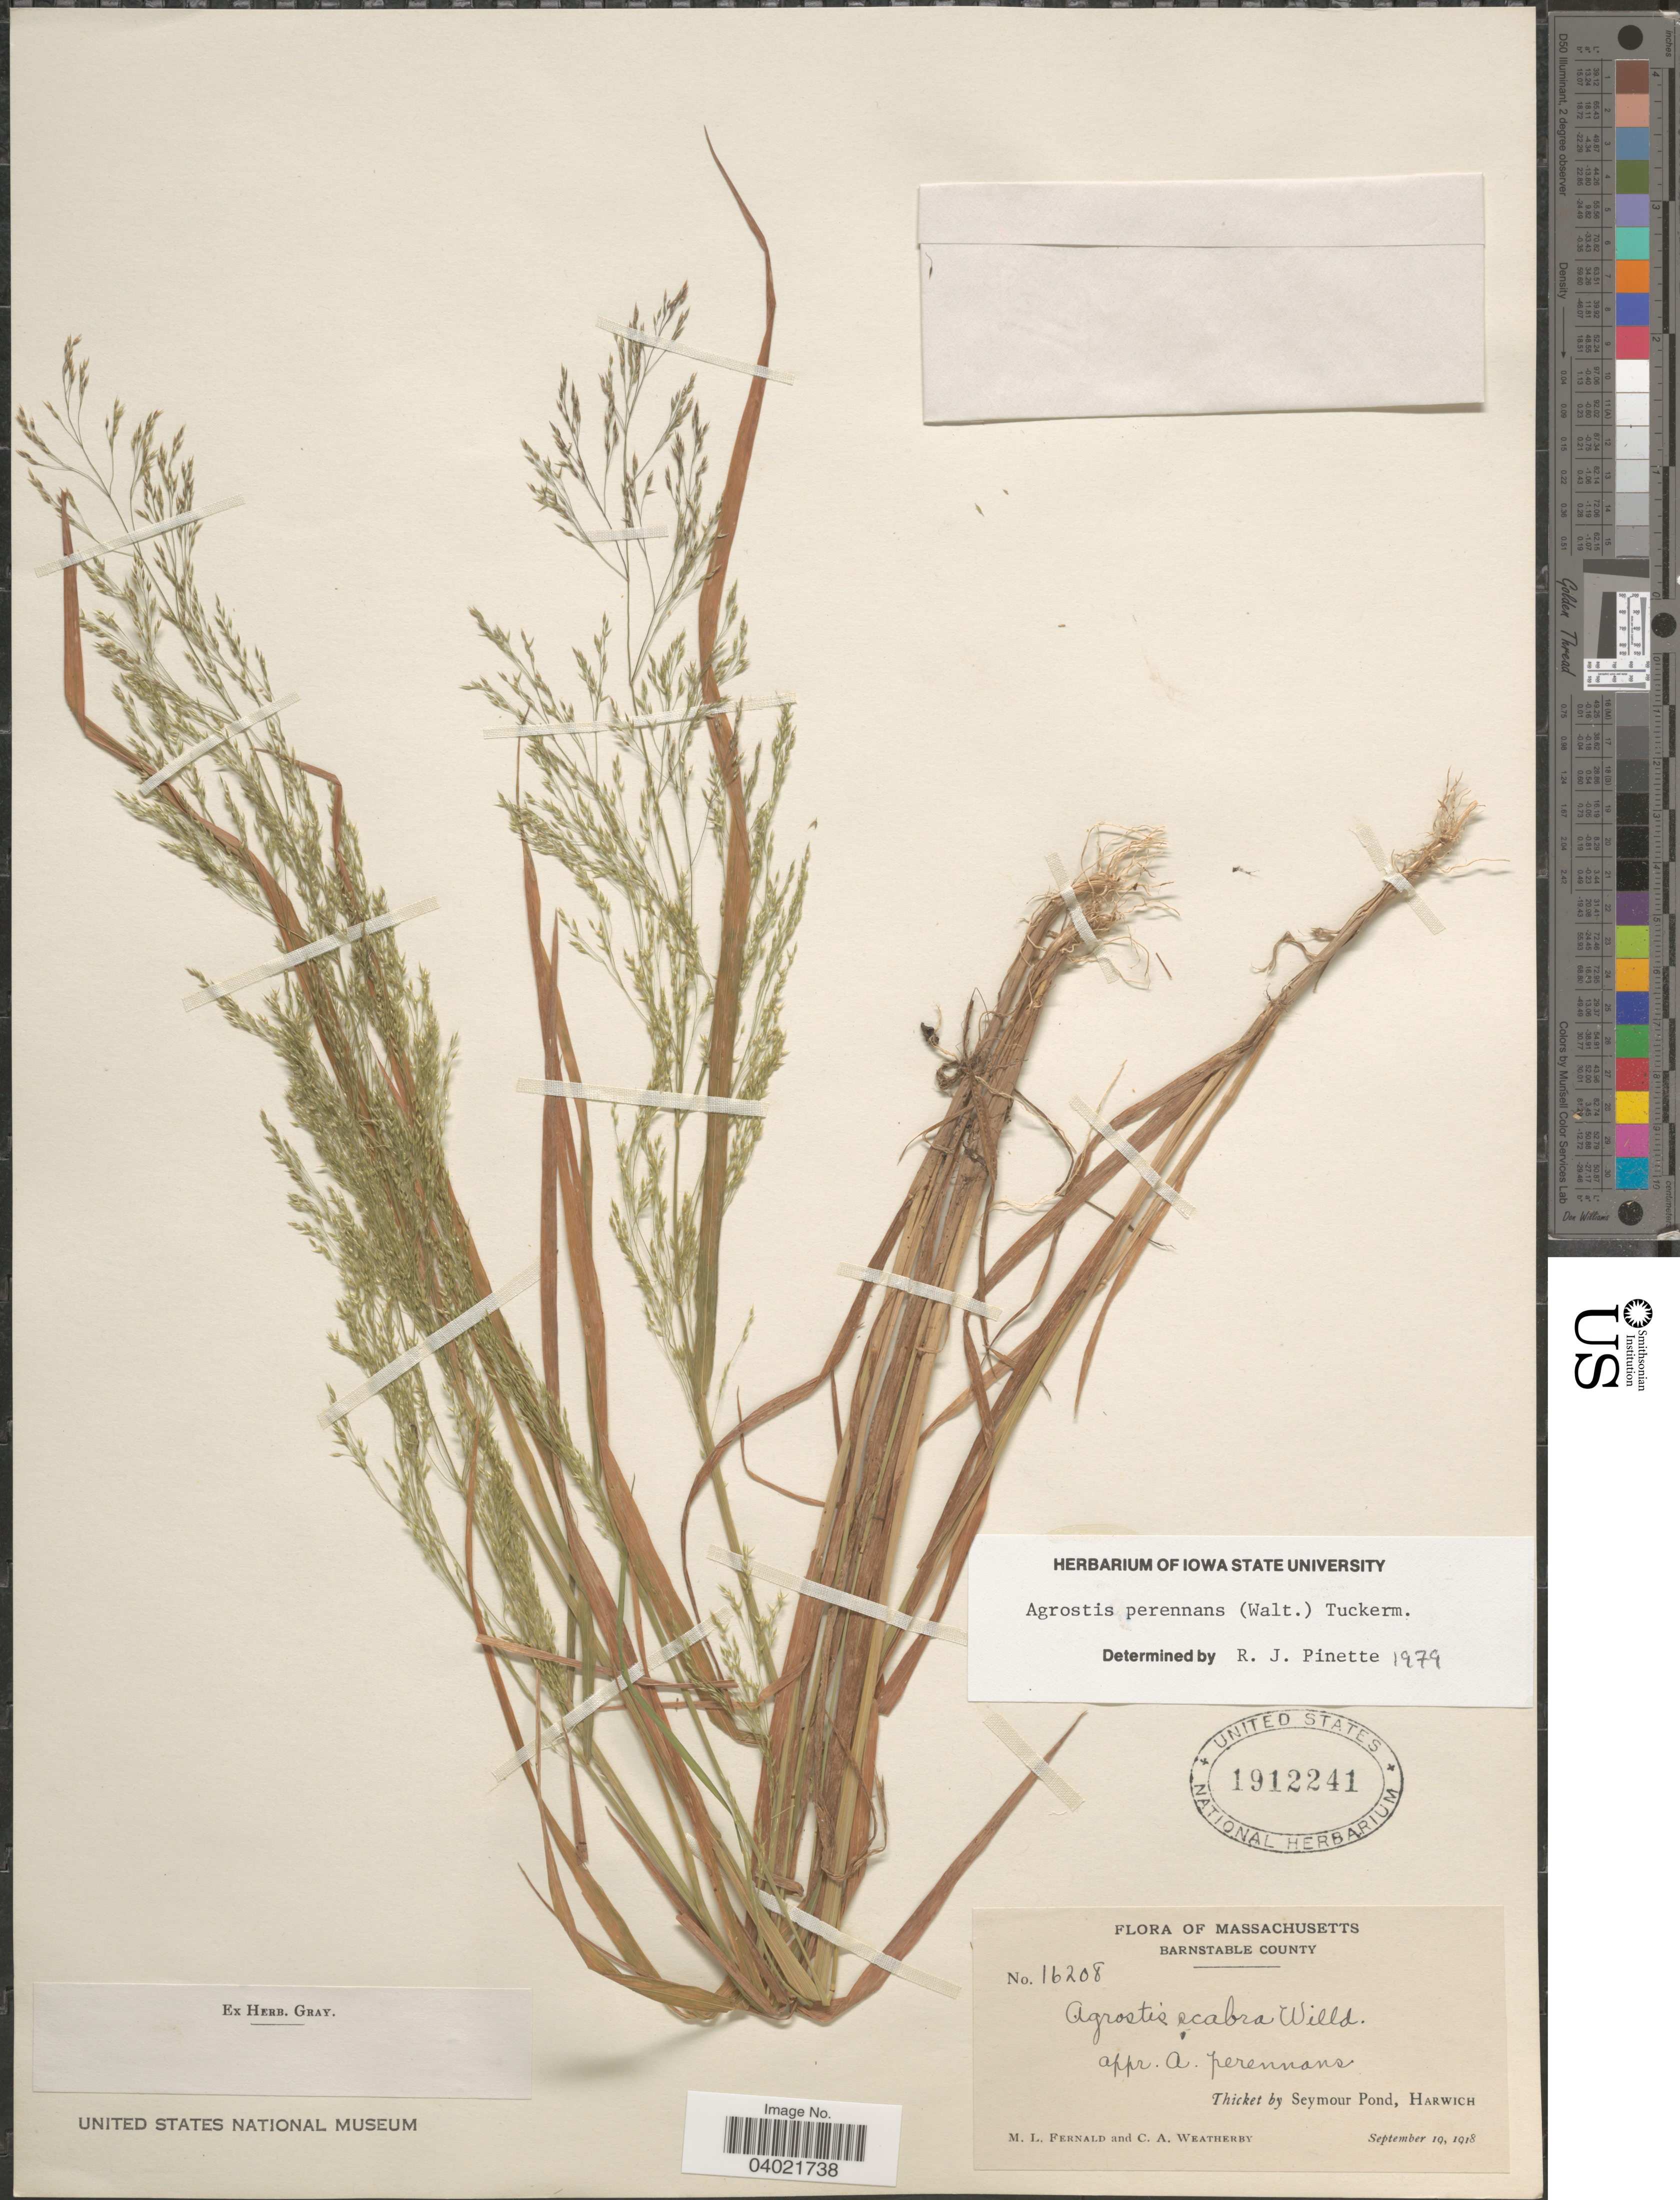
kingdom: Plantae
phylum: Tracheophyta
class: Liliopsida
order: Poales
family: Poaceae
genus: Agrostis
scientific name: Agrostis perennans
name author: (Walter) Tuck.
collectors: M. L. Fernald & C. A. Weatherby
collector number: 16208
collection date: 1918-09-19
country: United States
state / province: Massachusetts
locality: Barnstable County. Thicket by Seymour Pond, Harwich.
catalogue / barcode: US 1912241